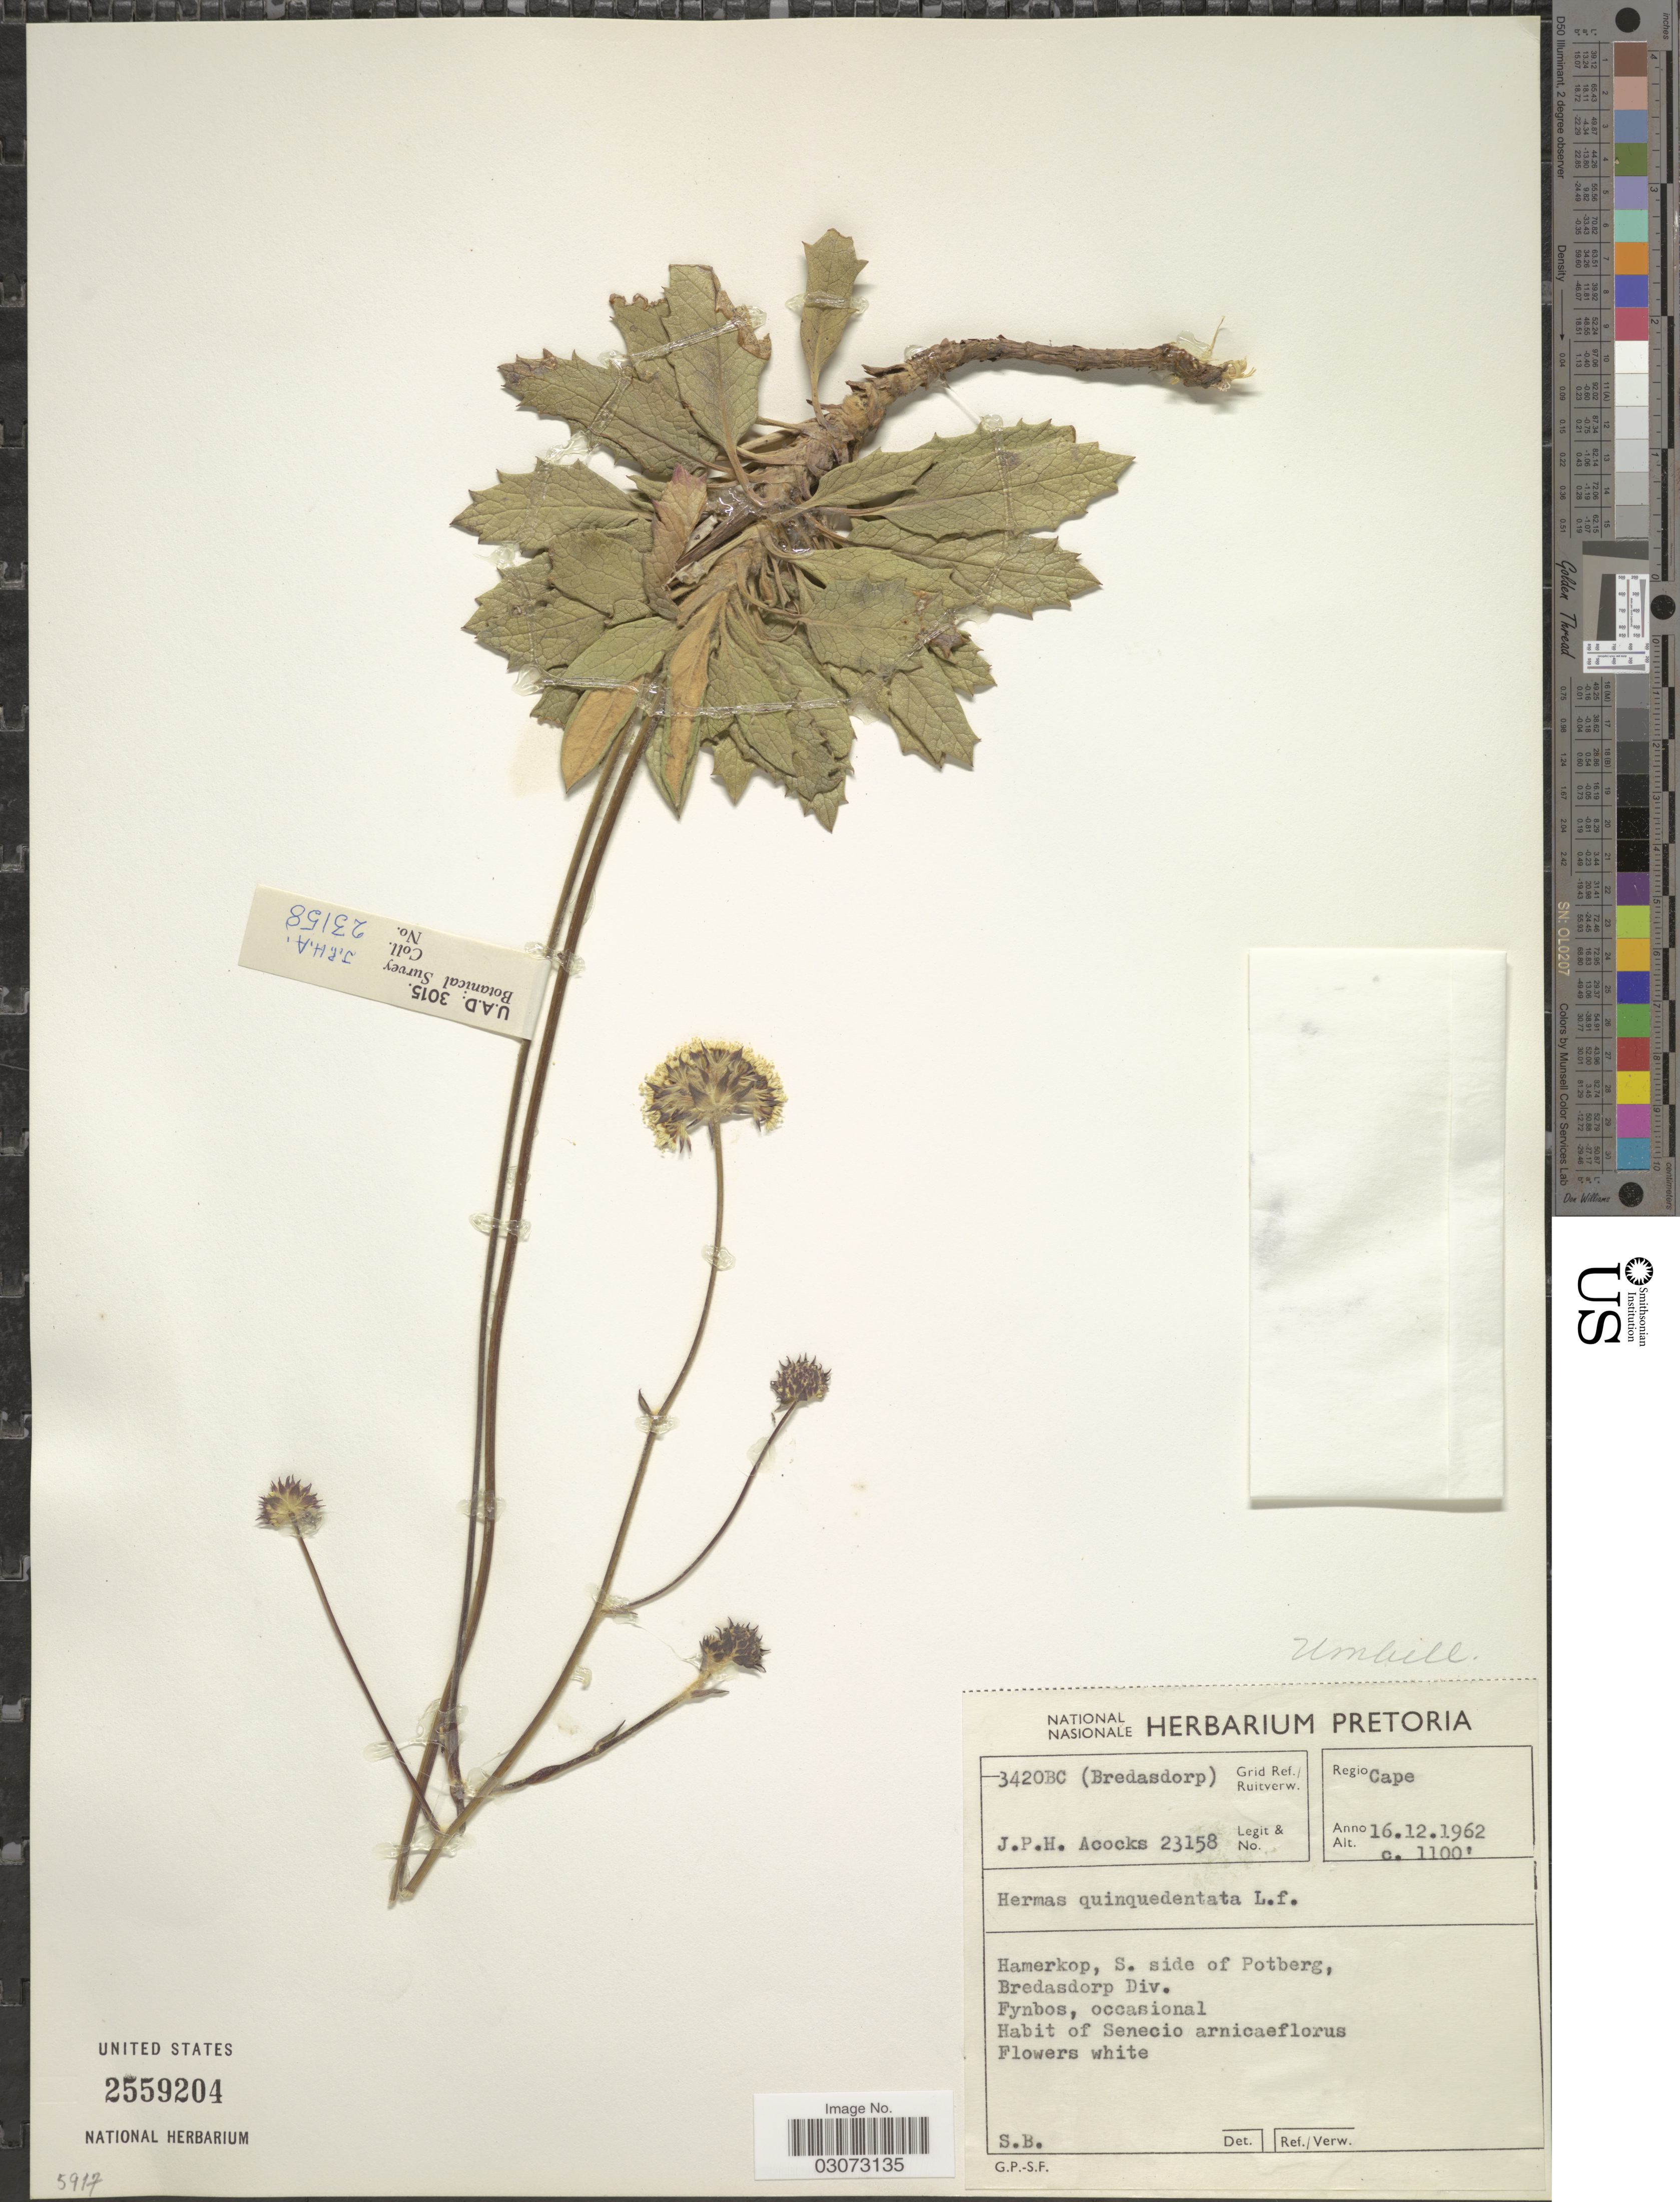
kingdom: Plantae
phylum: Tracheophyta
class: Magnoliopsida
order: Apiales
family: Apiaceae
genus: Hermas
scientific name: Hermas quinquedentata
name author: L. f.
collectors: J. P. Acocks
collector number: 23158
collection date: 1962-12-16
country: South Africa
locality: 3420BC (Bredasdorp). Grid Ref./ Ruitverw. Regio Cape. Hamerkop, S. side of Potberg, Bredasdorp Div.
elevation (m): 335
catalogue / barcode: US 2559204